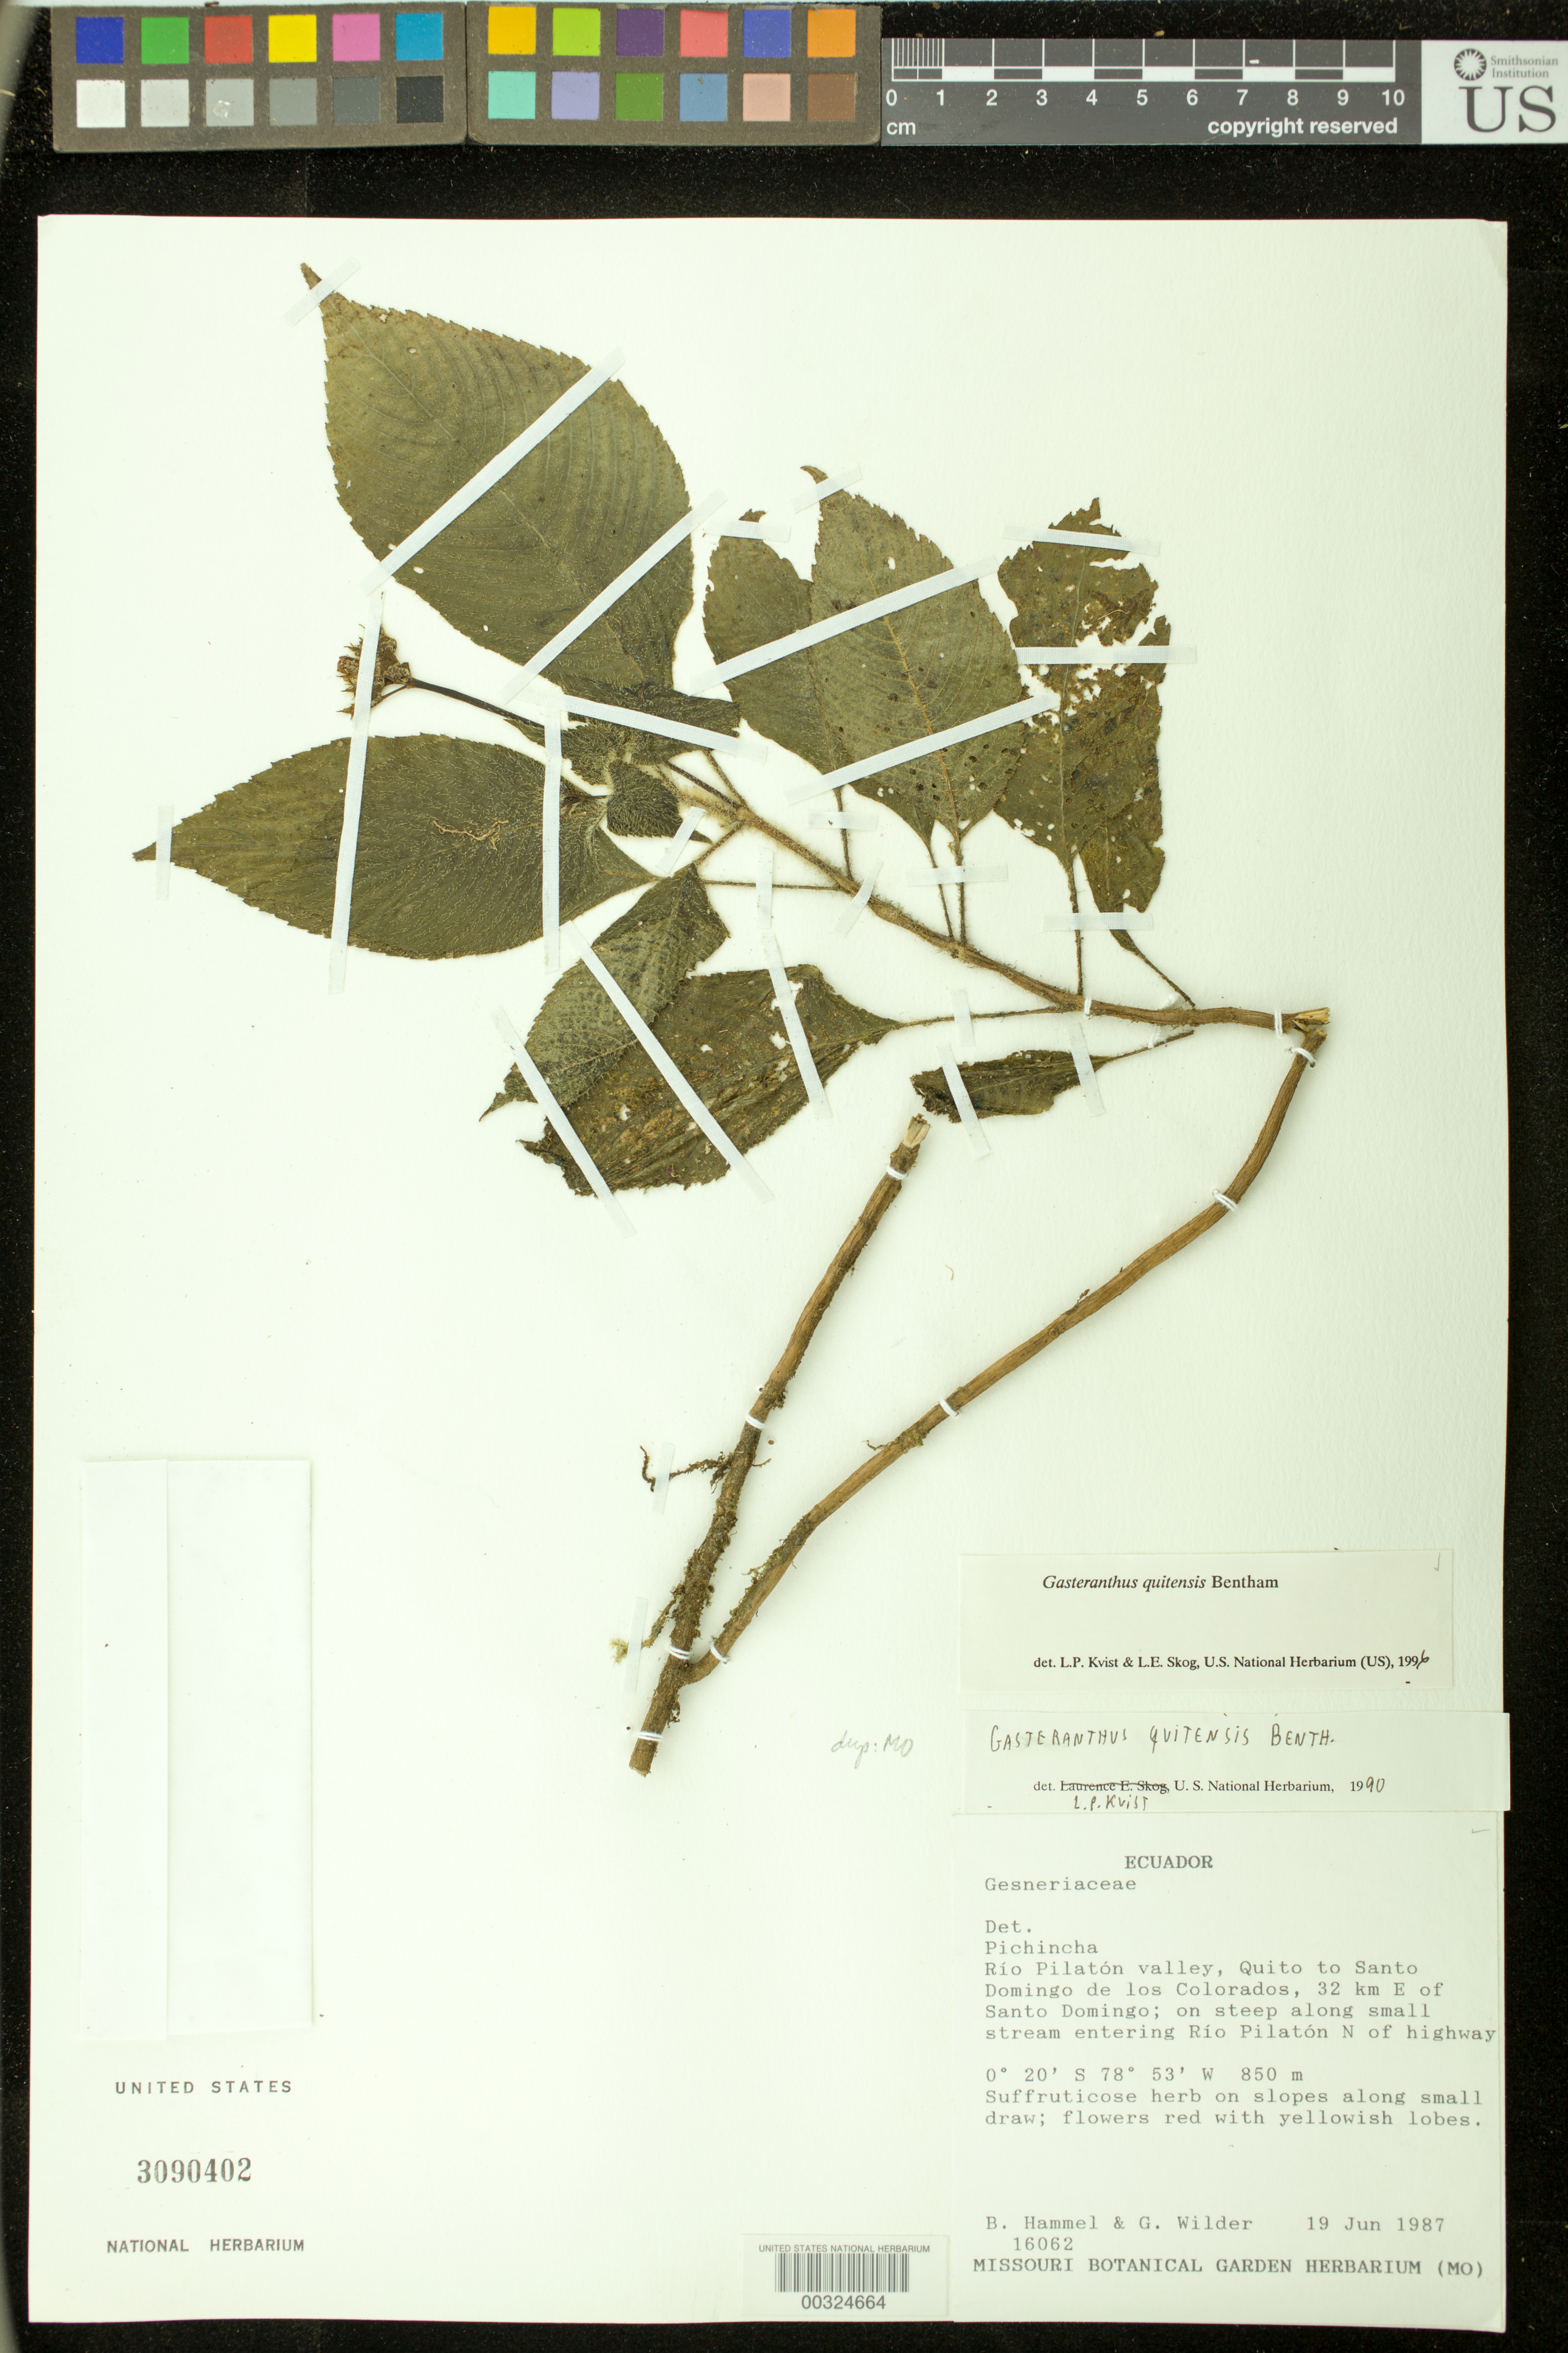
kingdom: Plantae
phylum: Tracheophyta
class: Magnoliopsida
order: Lamiales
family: Gesneriaceae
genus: Gasteranthus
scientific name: Gasteranthus quitensis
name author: Benth.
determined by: Skog, Laurence E.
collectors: B. Hammel & G. Wilder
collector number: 16062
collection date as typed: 19 Jun 1987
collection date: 1987-06-19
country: Ecuador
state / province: Pichincha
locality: Rio Pilatón valley, Quito to Santo Domingo de los Colorados, 32 km E of Santo Domingo; on steep along small stream entering Río Pilatón N of highway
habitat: On slopes along small draw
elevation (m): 850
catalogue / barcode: US 3090402